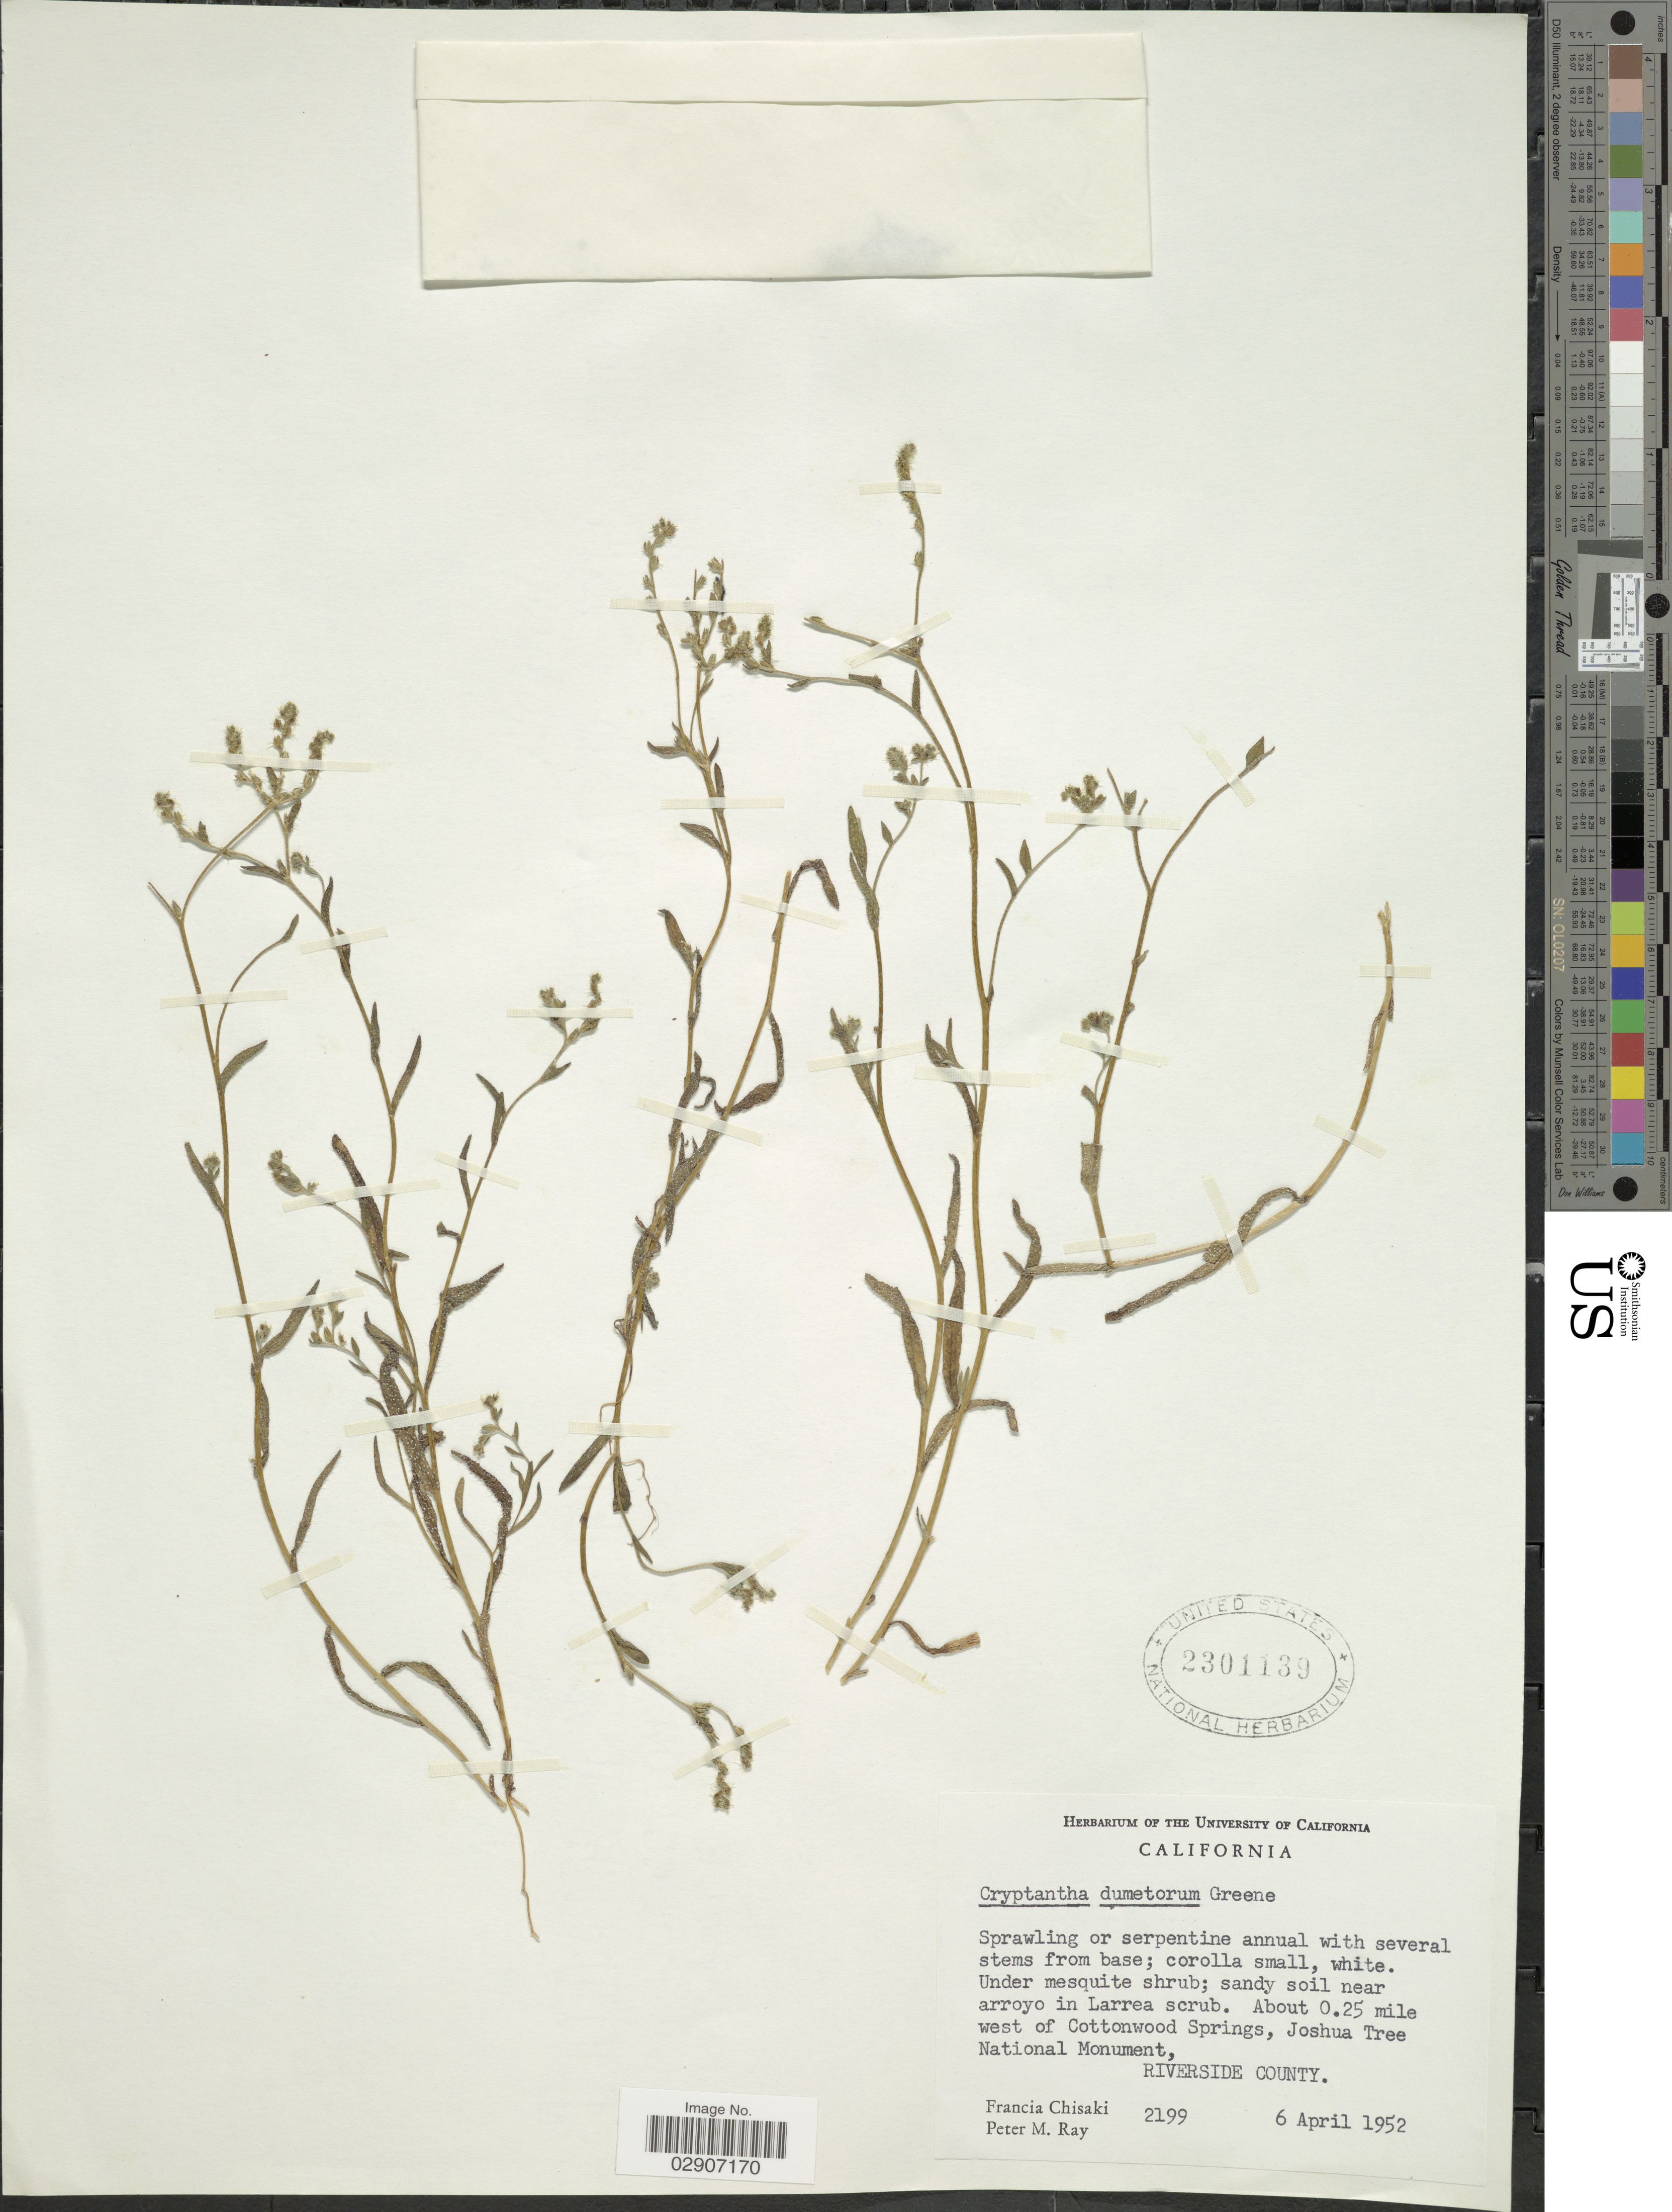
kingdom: Plantae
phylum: Tracheophyta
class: Magnoliopsida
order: Boraginales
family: Boraginaceae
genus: Cryptantha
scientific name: Cryptantha dumetorum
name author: (S.W. Greene ex A. Gray) S.W. Greene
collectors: F. Chisaki & P. Ray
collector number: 2199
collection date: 1952-04-06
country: United States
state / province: California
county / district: Riverside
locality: About 0.25 mile west of Cottonwood Springs, Joshua Tree National Monument, Riverside County.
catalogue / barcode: US 2300139